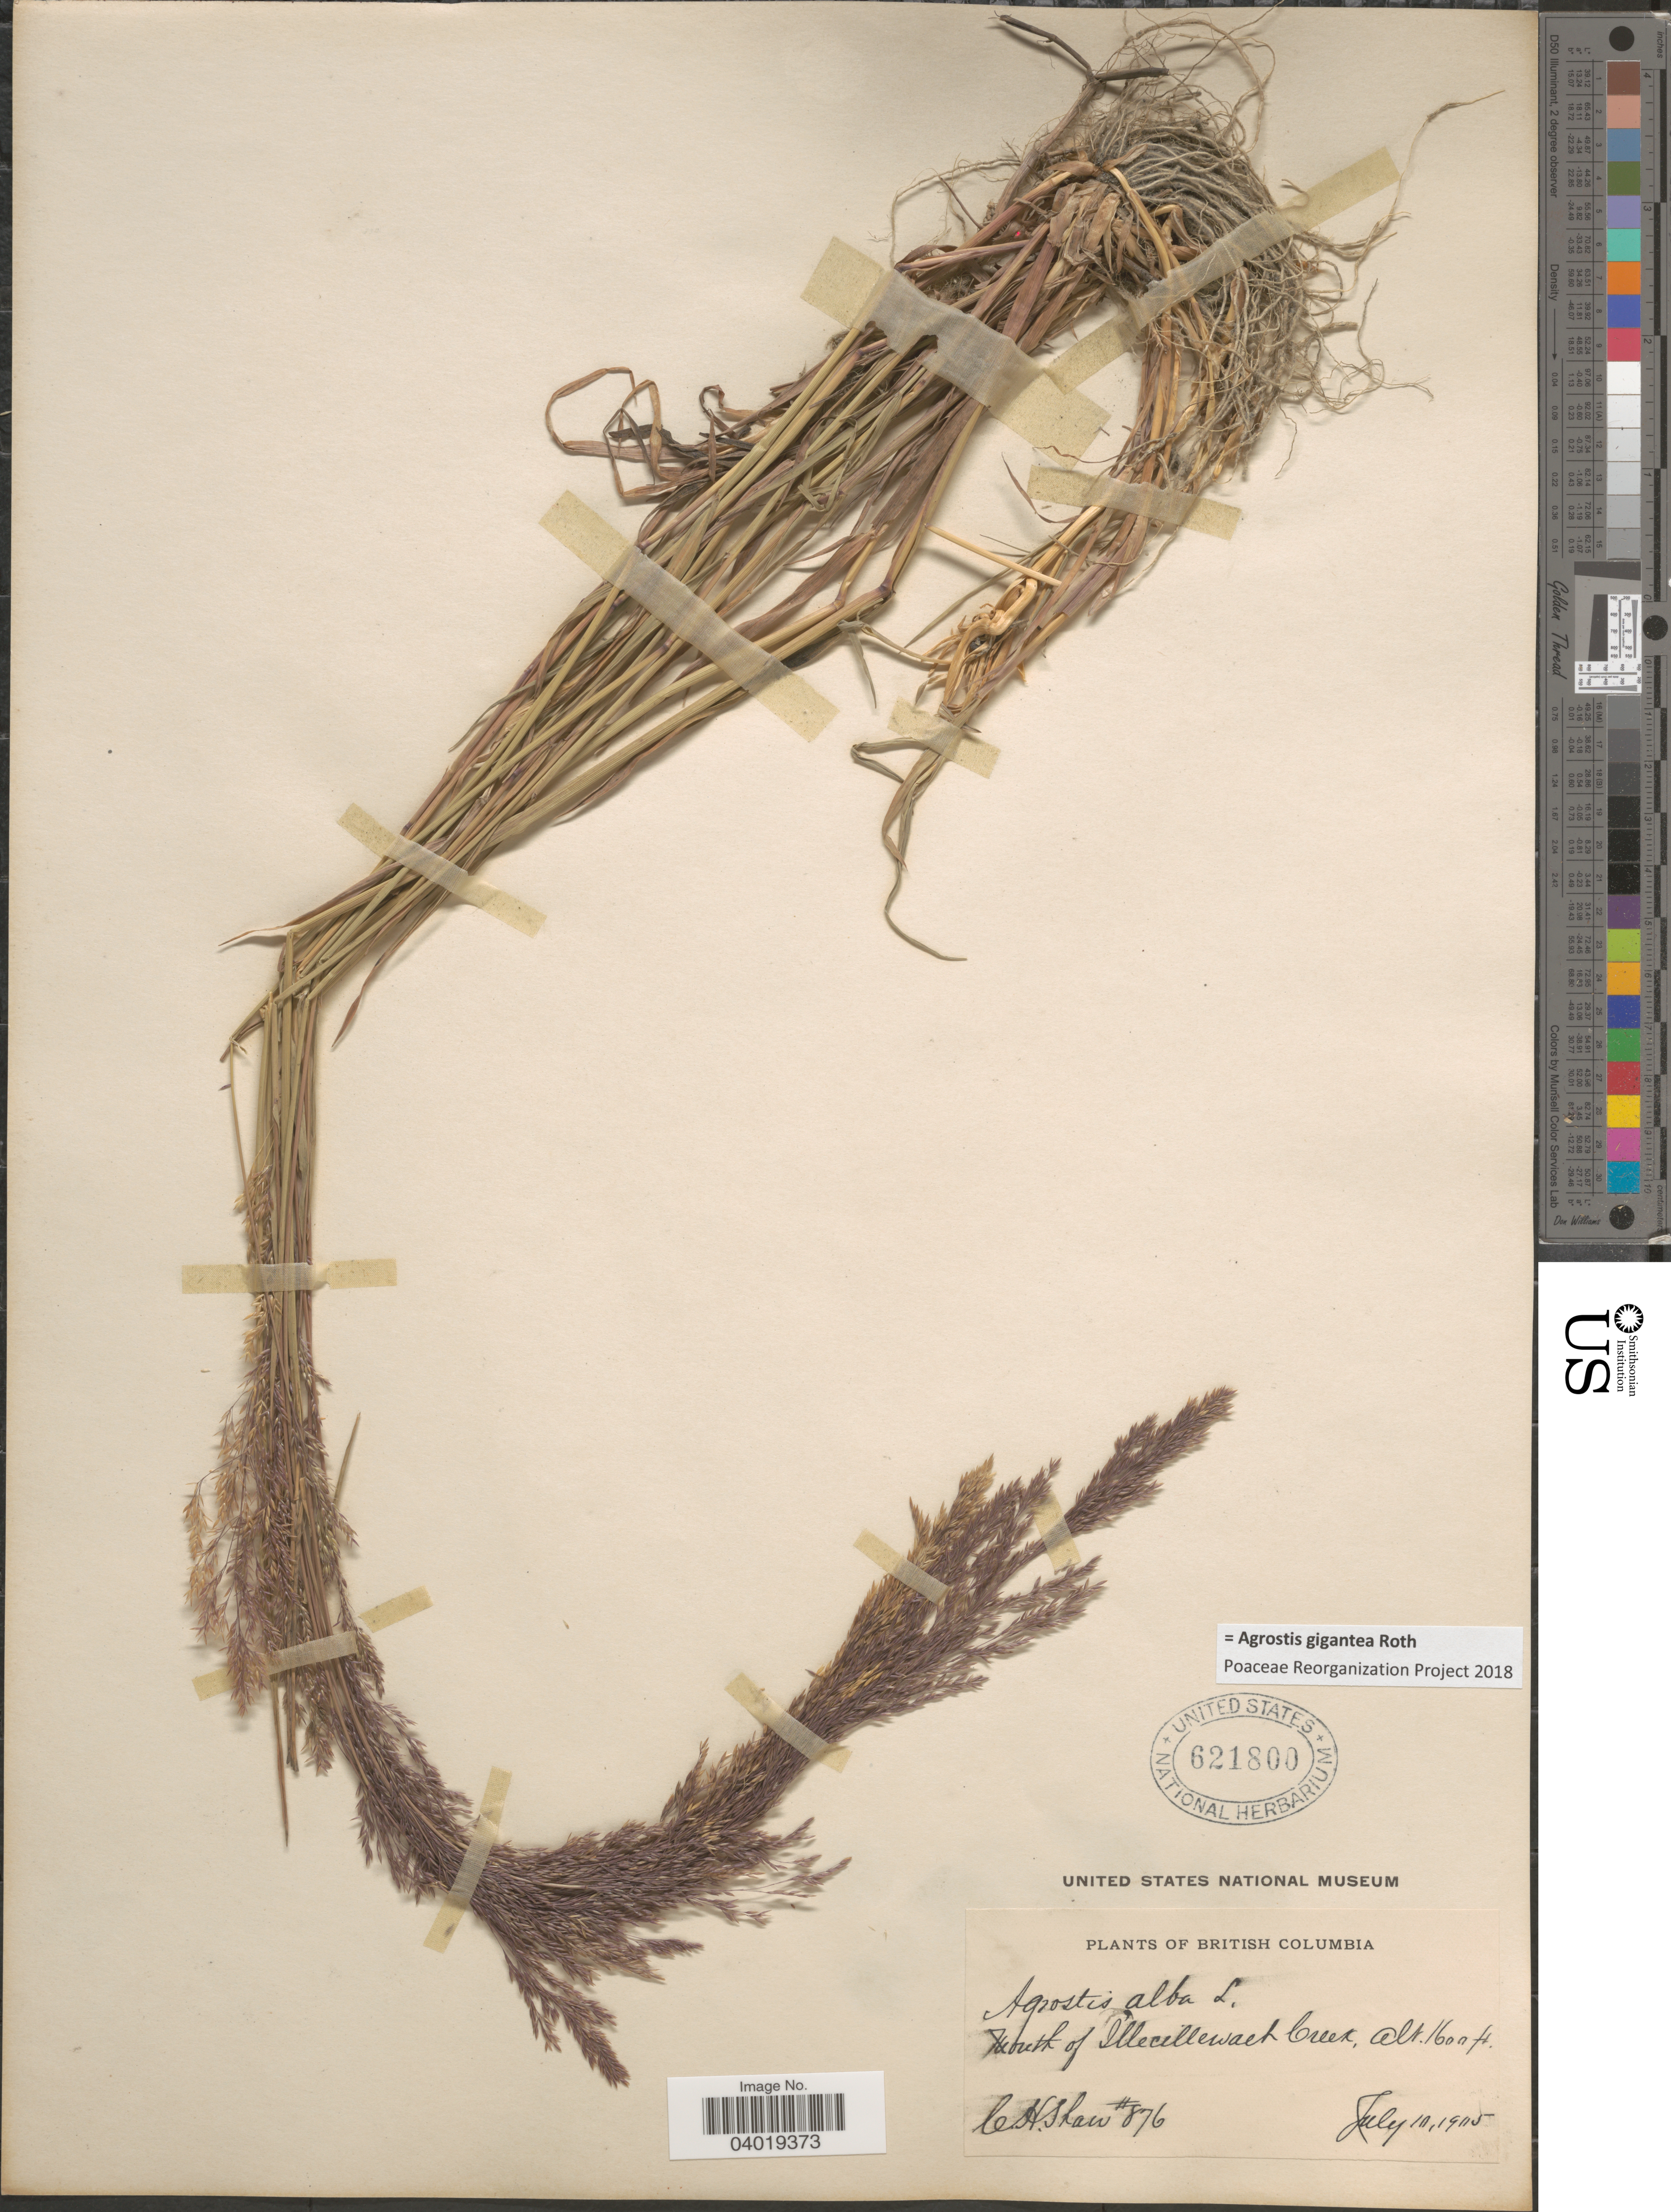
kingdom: Plantae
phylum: Tracheophyta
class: Liliopsida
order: Poales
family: Poaceae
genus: Agrostis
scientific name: Agrostis gigantea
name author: Roth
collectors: C. H. Shaw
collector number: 876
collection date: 1905-07-10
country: Canada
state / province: British Columbia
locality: Mouth of Illecillewaet Creek.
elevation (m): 488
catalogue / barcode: US 621800